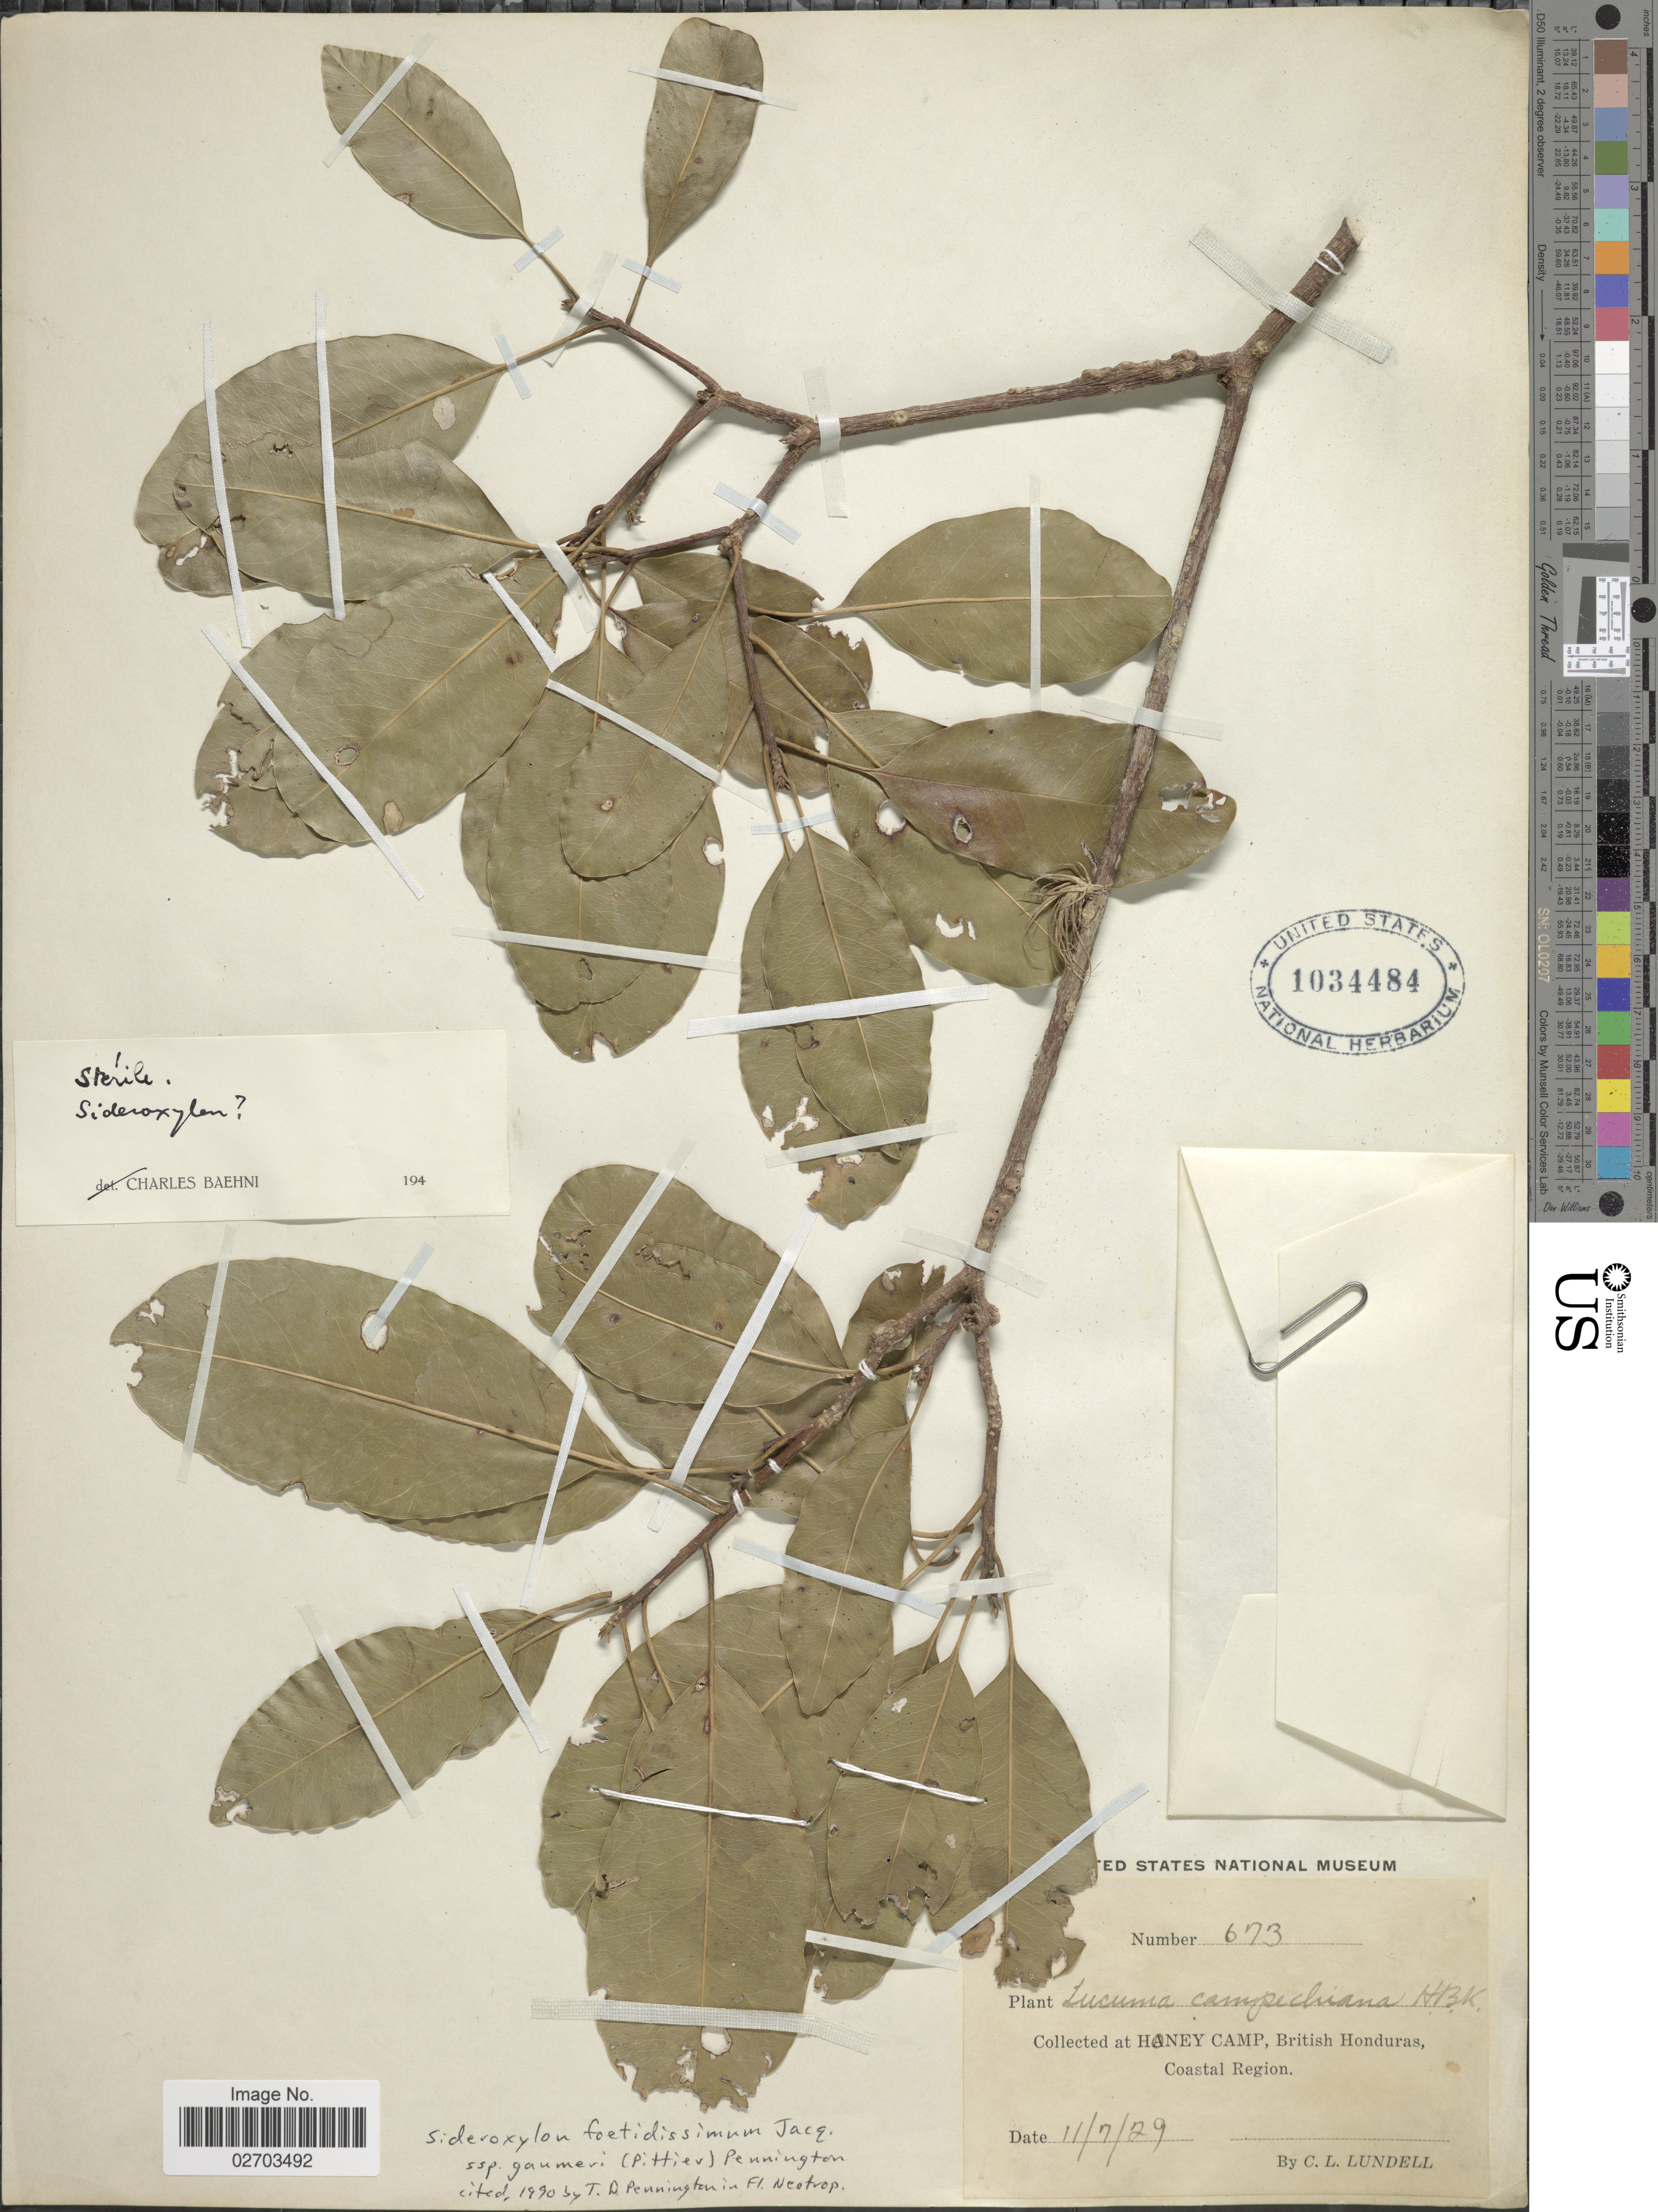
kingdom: Plantae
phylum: Tracheophyta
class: Magnoliopsida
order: Ericales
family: Sapotaceae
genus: Sideroxylon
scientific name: Sideroxylon foetidissimum subsp. gaumeri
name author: (Pittier) T.D. Penn.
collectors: C. L. Lundell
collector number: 673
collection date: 1929-07-11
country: Belize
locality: Honey Camp, British Honduras, Coastal Region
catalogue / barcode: US 1034484